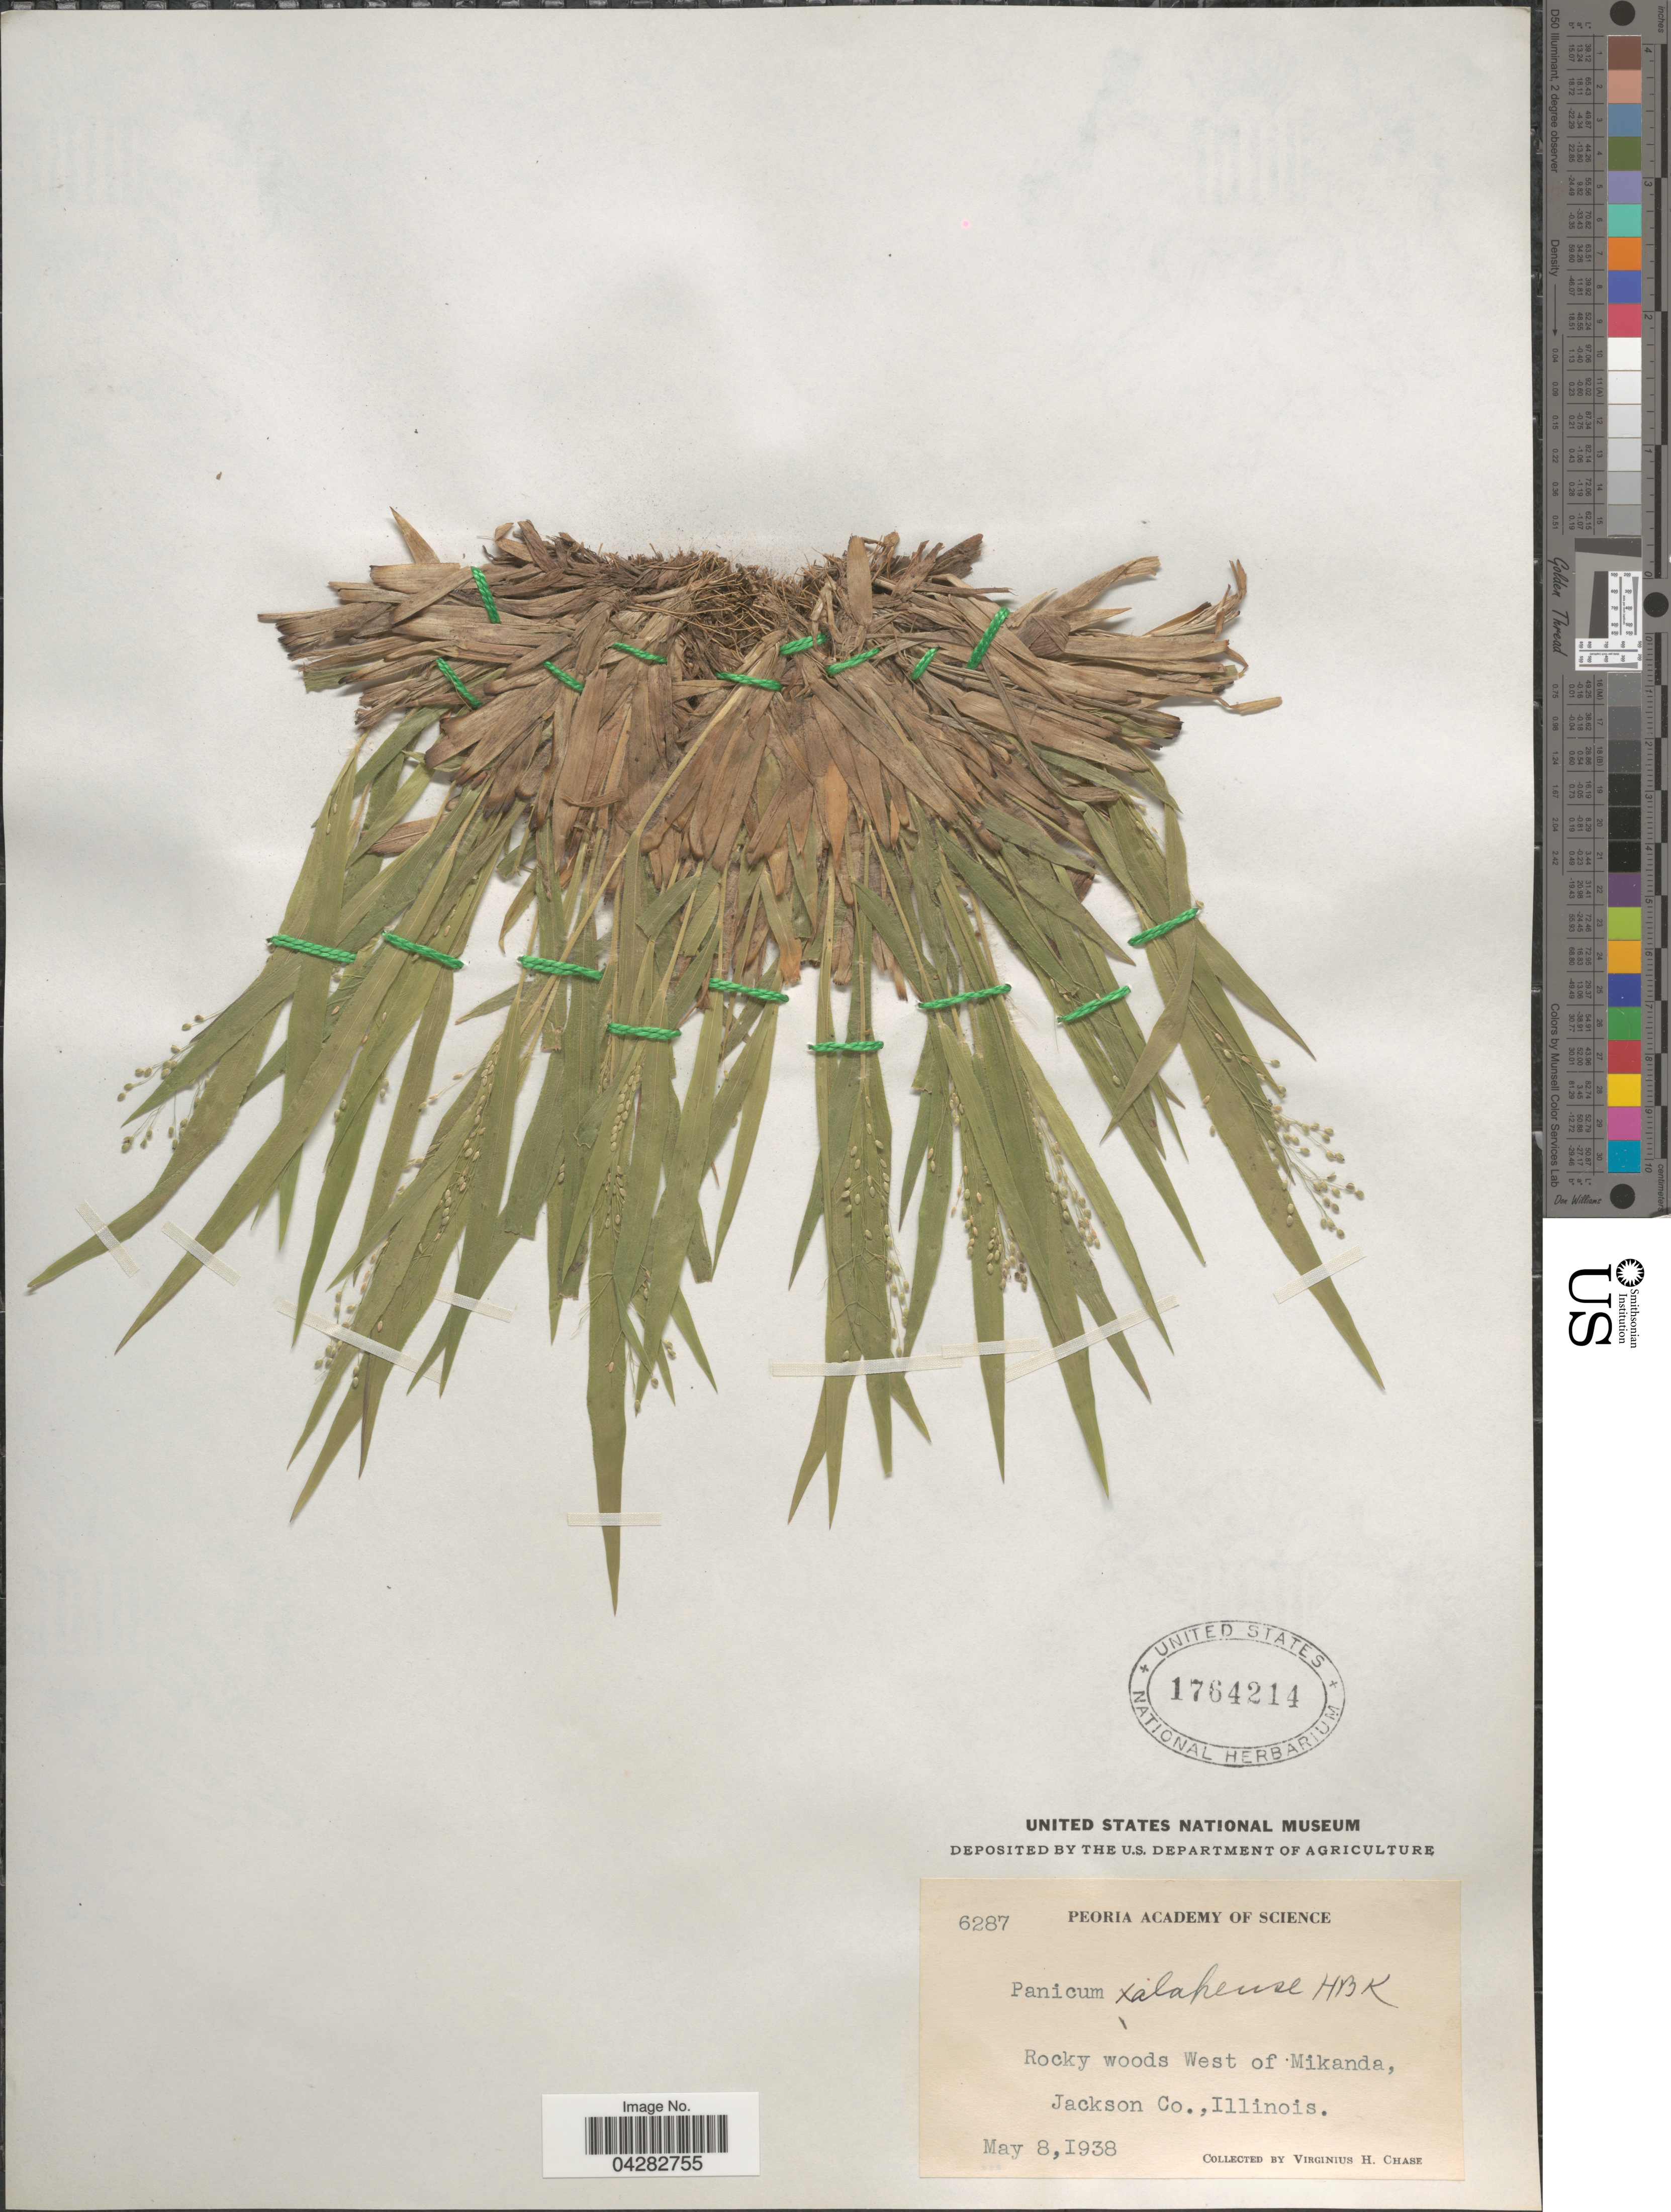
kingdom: Plantae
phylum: Tracheophyta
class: Liliopsida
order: Poales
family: Poaceae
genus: Dichanthelium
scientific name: Dichanthelium laxiflorum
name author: (Lam.) Gould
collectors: V. H. Chase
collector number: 6287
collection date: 1938-05-08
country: United States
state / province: Illinois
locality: Rocky woods West of Mikanda, Jackson Co.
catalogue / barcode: US 1764214